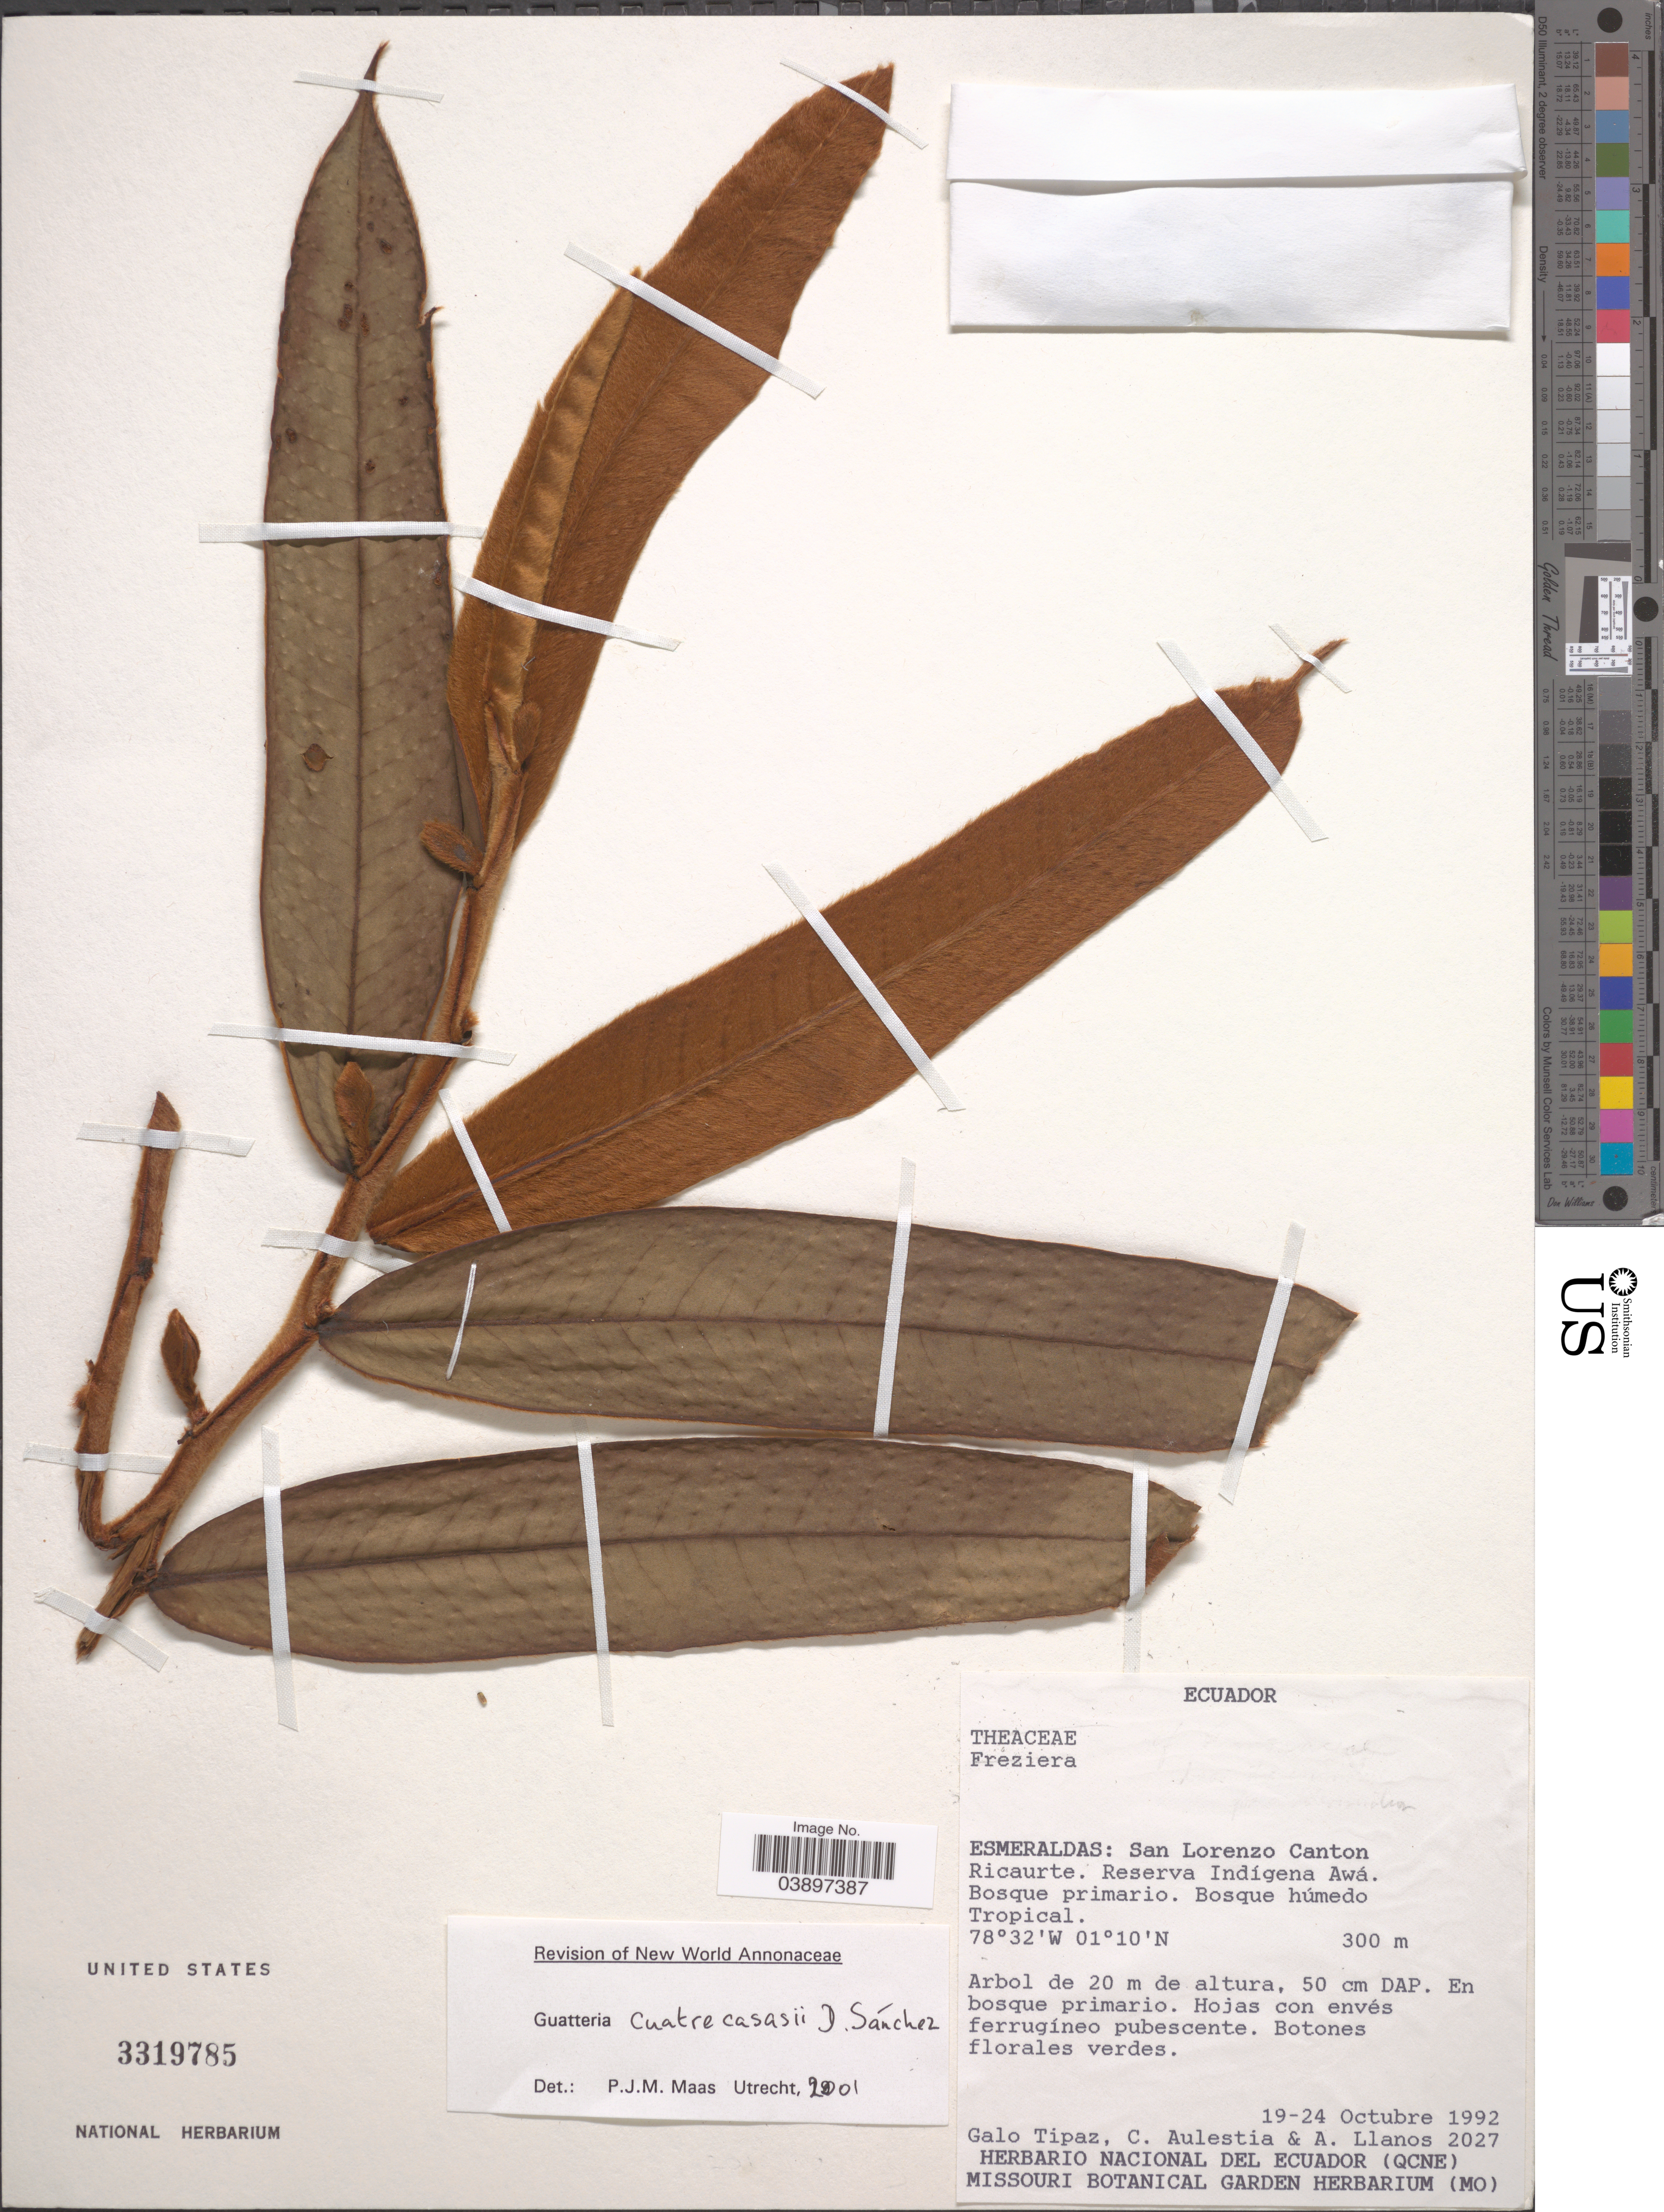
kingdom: Plantae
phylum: Tracheophyta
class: Magnoliopsida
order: Magnoliales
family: Annonaceae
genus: Guatteria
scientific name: Guatteria cuatrecasasii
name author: D. Sánchez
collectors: G. Tipaz, C. Aulestia & A. Llanos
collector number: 2027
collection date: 1992-10-19/1992-10-24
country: Ecuador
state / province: Esmeraldas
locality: San Lorenzo Canton Ricaurte. Reserva Indígena Awá. Bosque primario. Bosque húmedo Tropical.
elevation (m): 300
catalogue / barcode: US 3319785